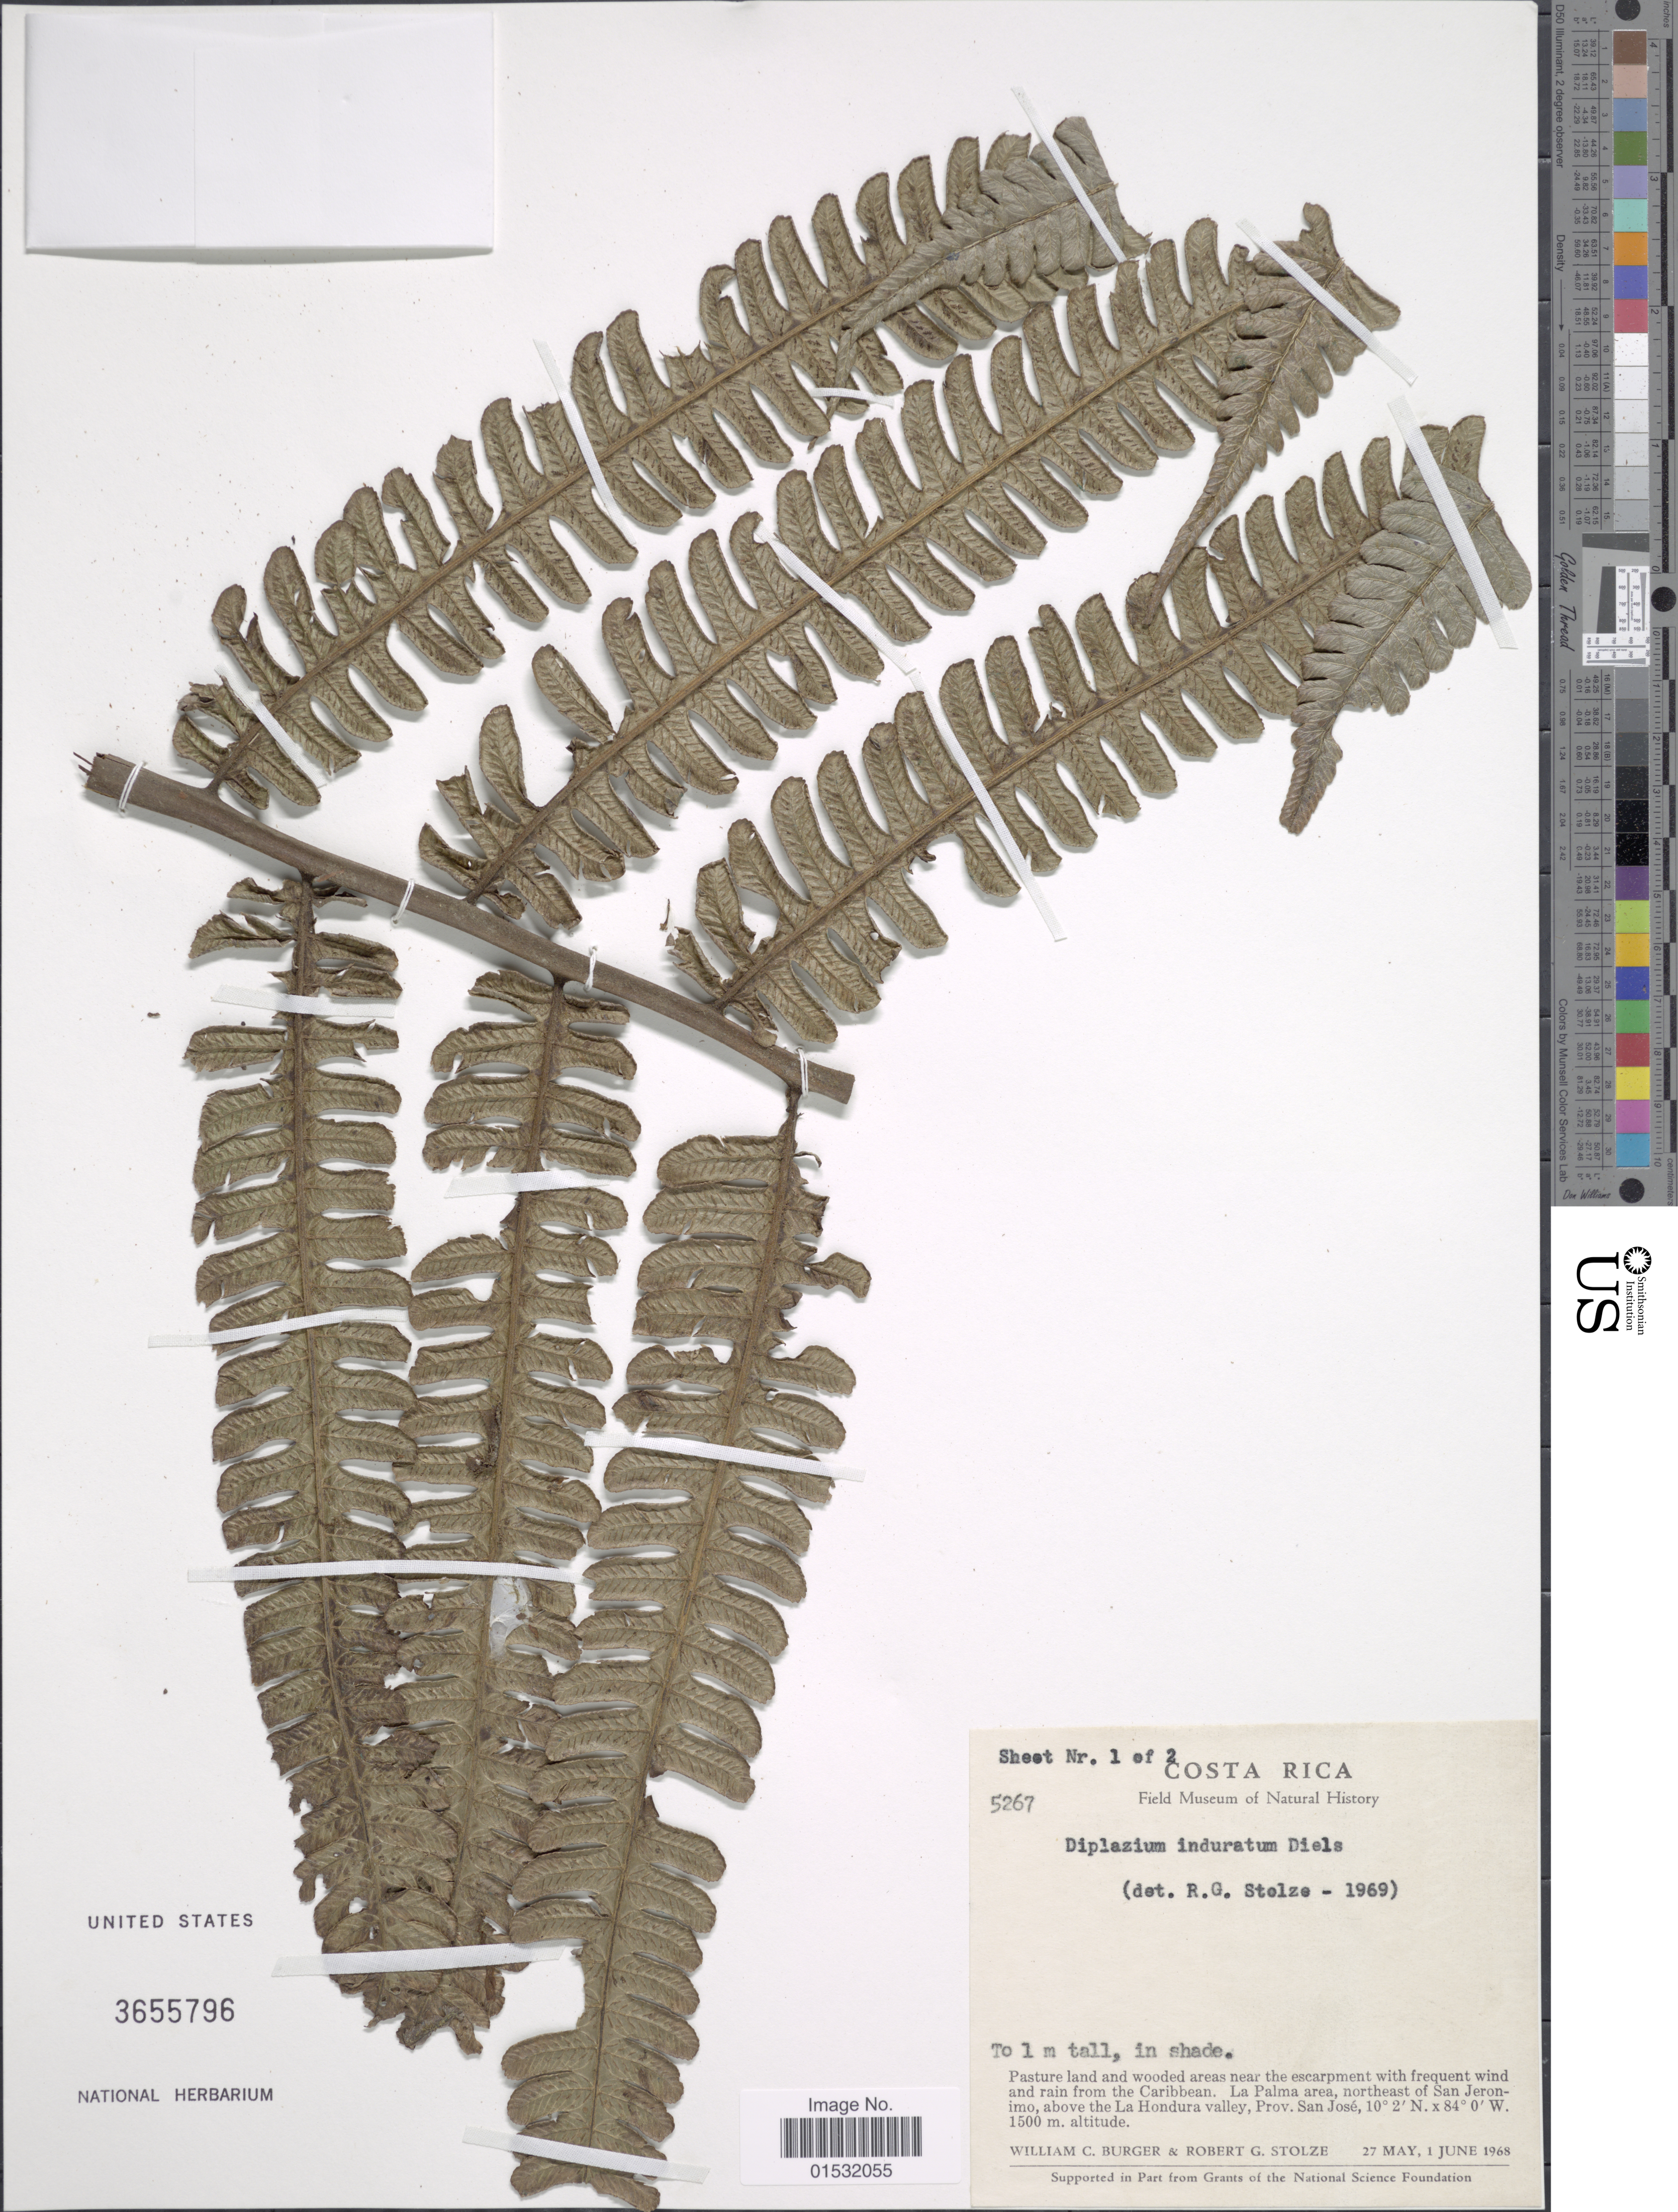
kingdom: Plantae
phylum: Tracheophyta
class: Polypodiopsida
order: Polypodiales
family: Athyriaceae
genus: Diplazium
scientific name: Diplazium sp.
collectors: W. Burger & R. G. Stolze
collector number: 5267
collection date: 1968-05-27/1968-06-01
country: Costa Rica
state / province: San José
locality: La Palma area, northeast of San Jeronimo, above the La Hondura valley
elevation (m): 1500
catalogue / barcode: US 3655796